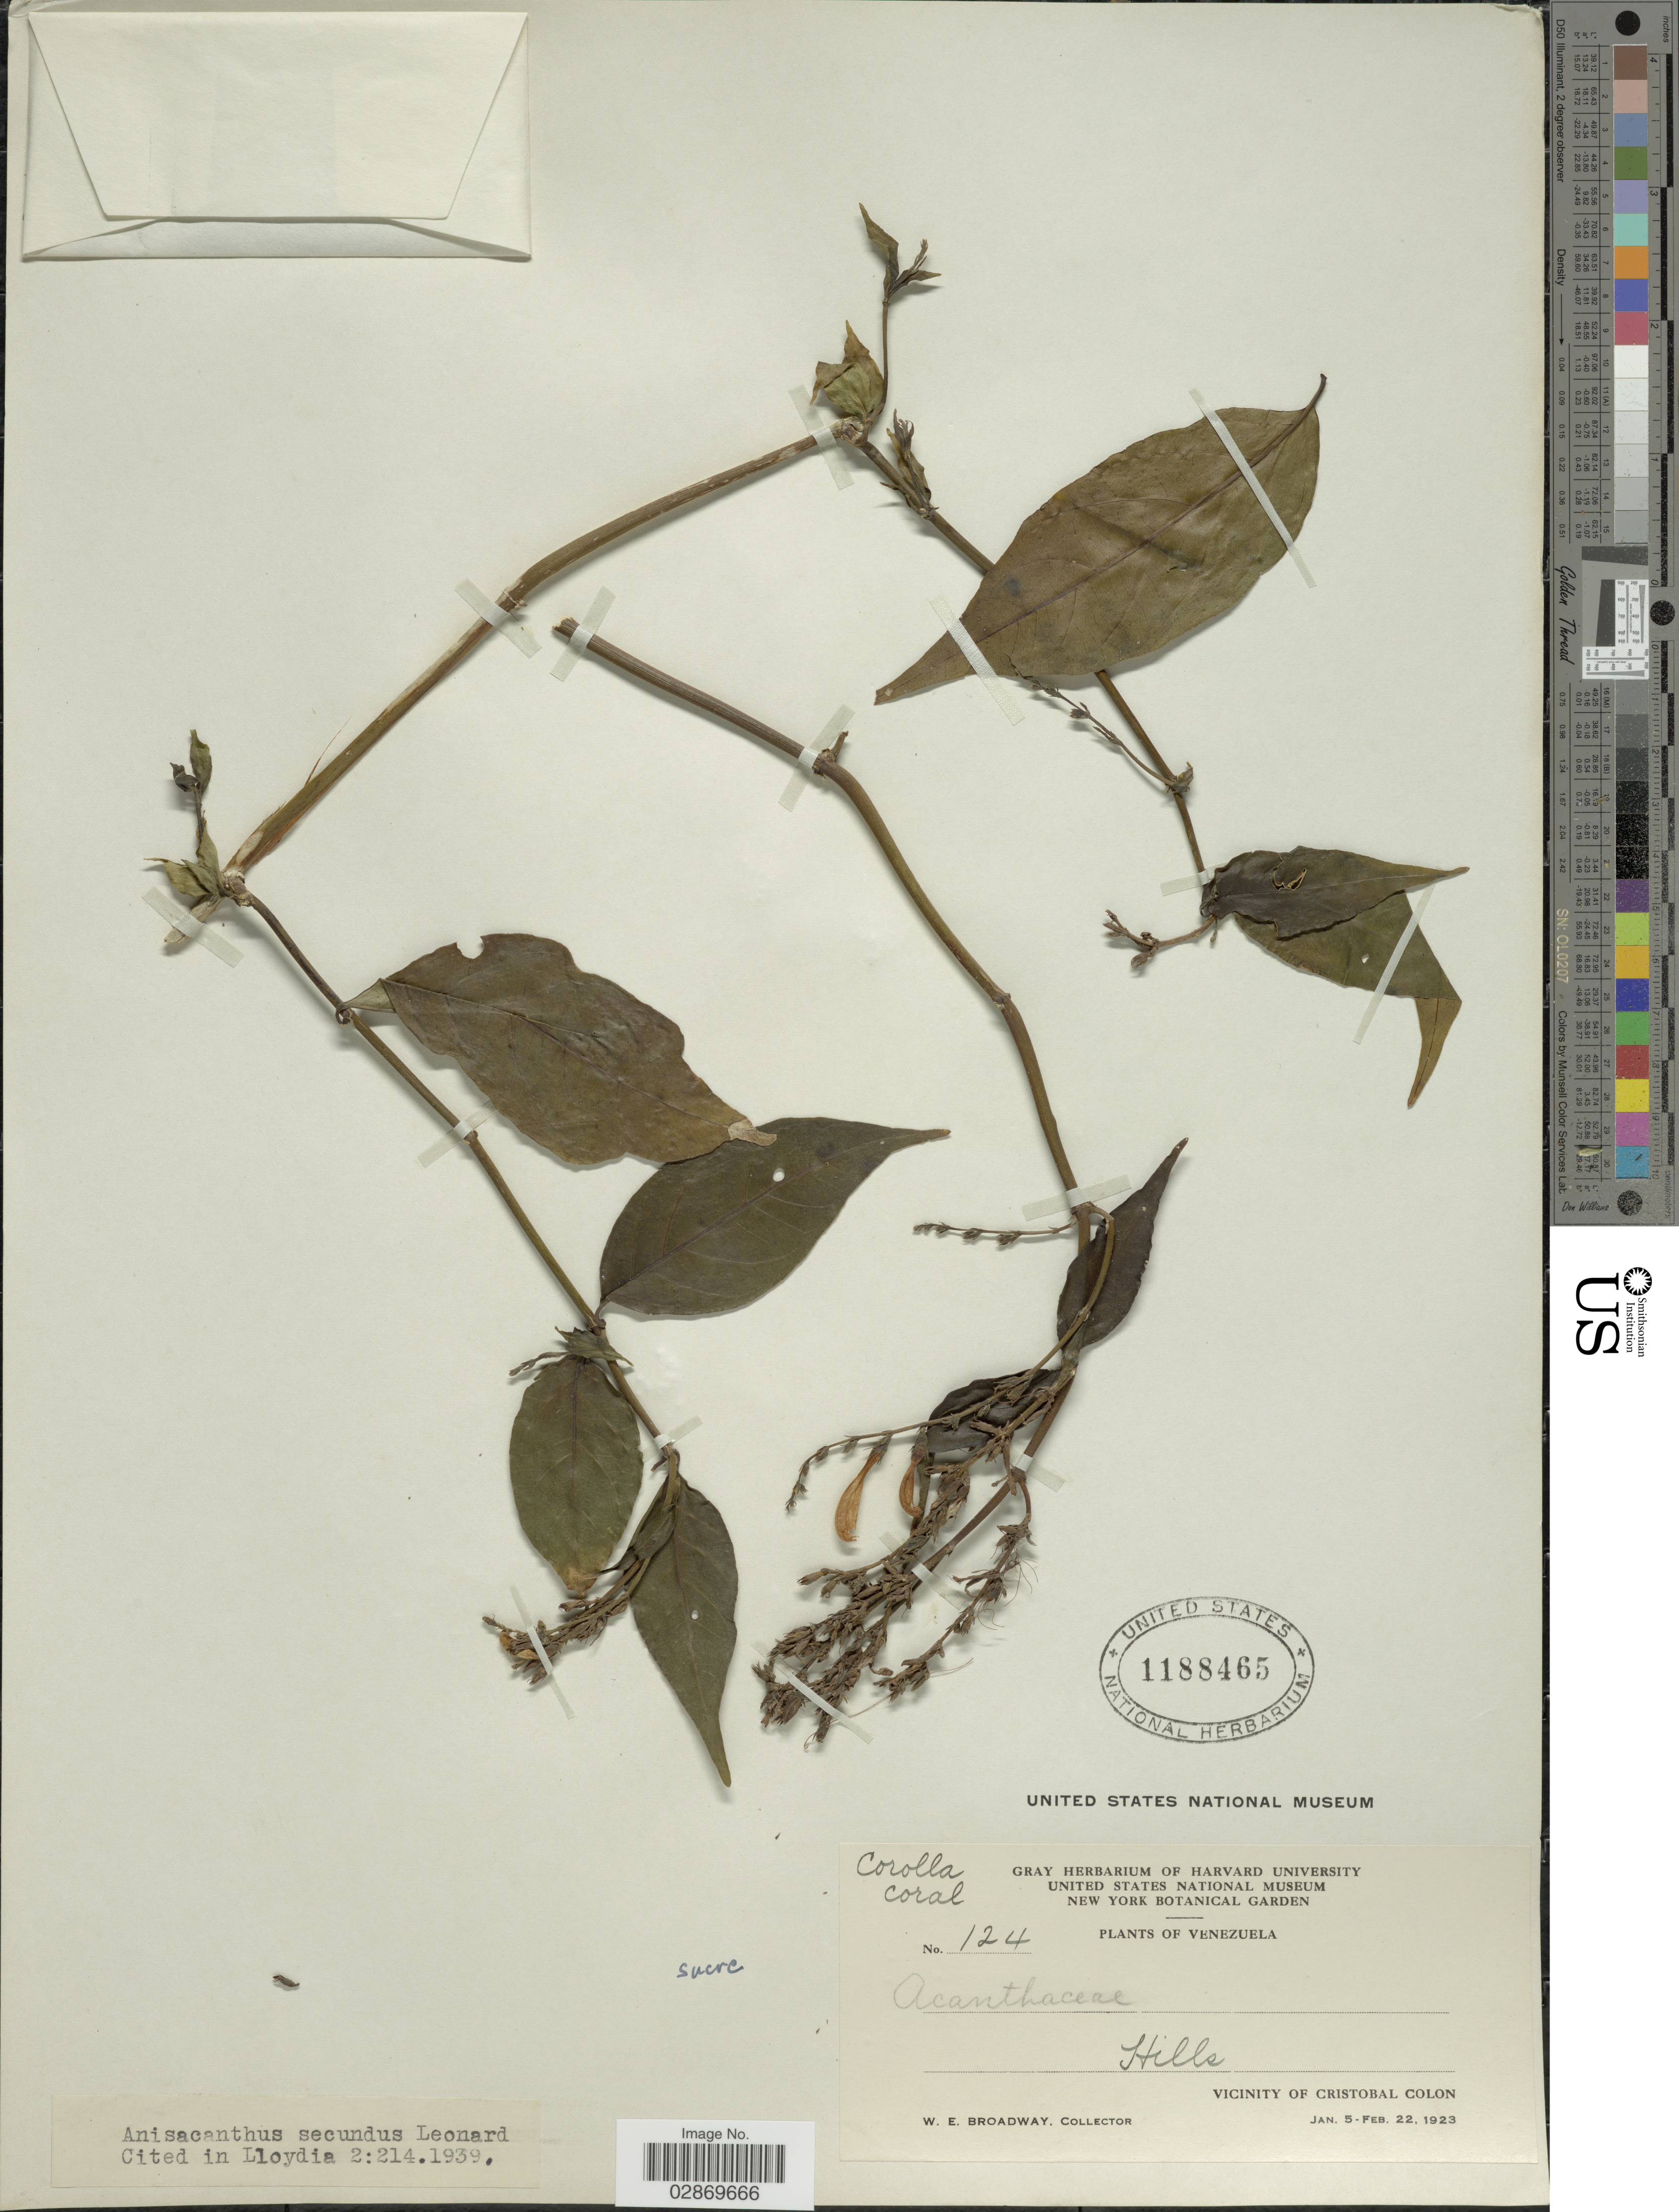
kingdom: Plantae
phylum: Tracheophyta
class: Magnoliopsida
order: Lamiales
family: Acanthaceae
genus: Anisacanthus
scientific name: Anisacanthus secundus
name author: Leonard in A.C. Sm.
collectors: W. E. Broadway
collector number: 124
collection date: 1923-01-05/1923-02-22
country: Venezuela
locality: Vicinity of Cristobal Colon.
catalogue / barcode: US 1188465